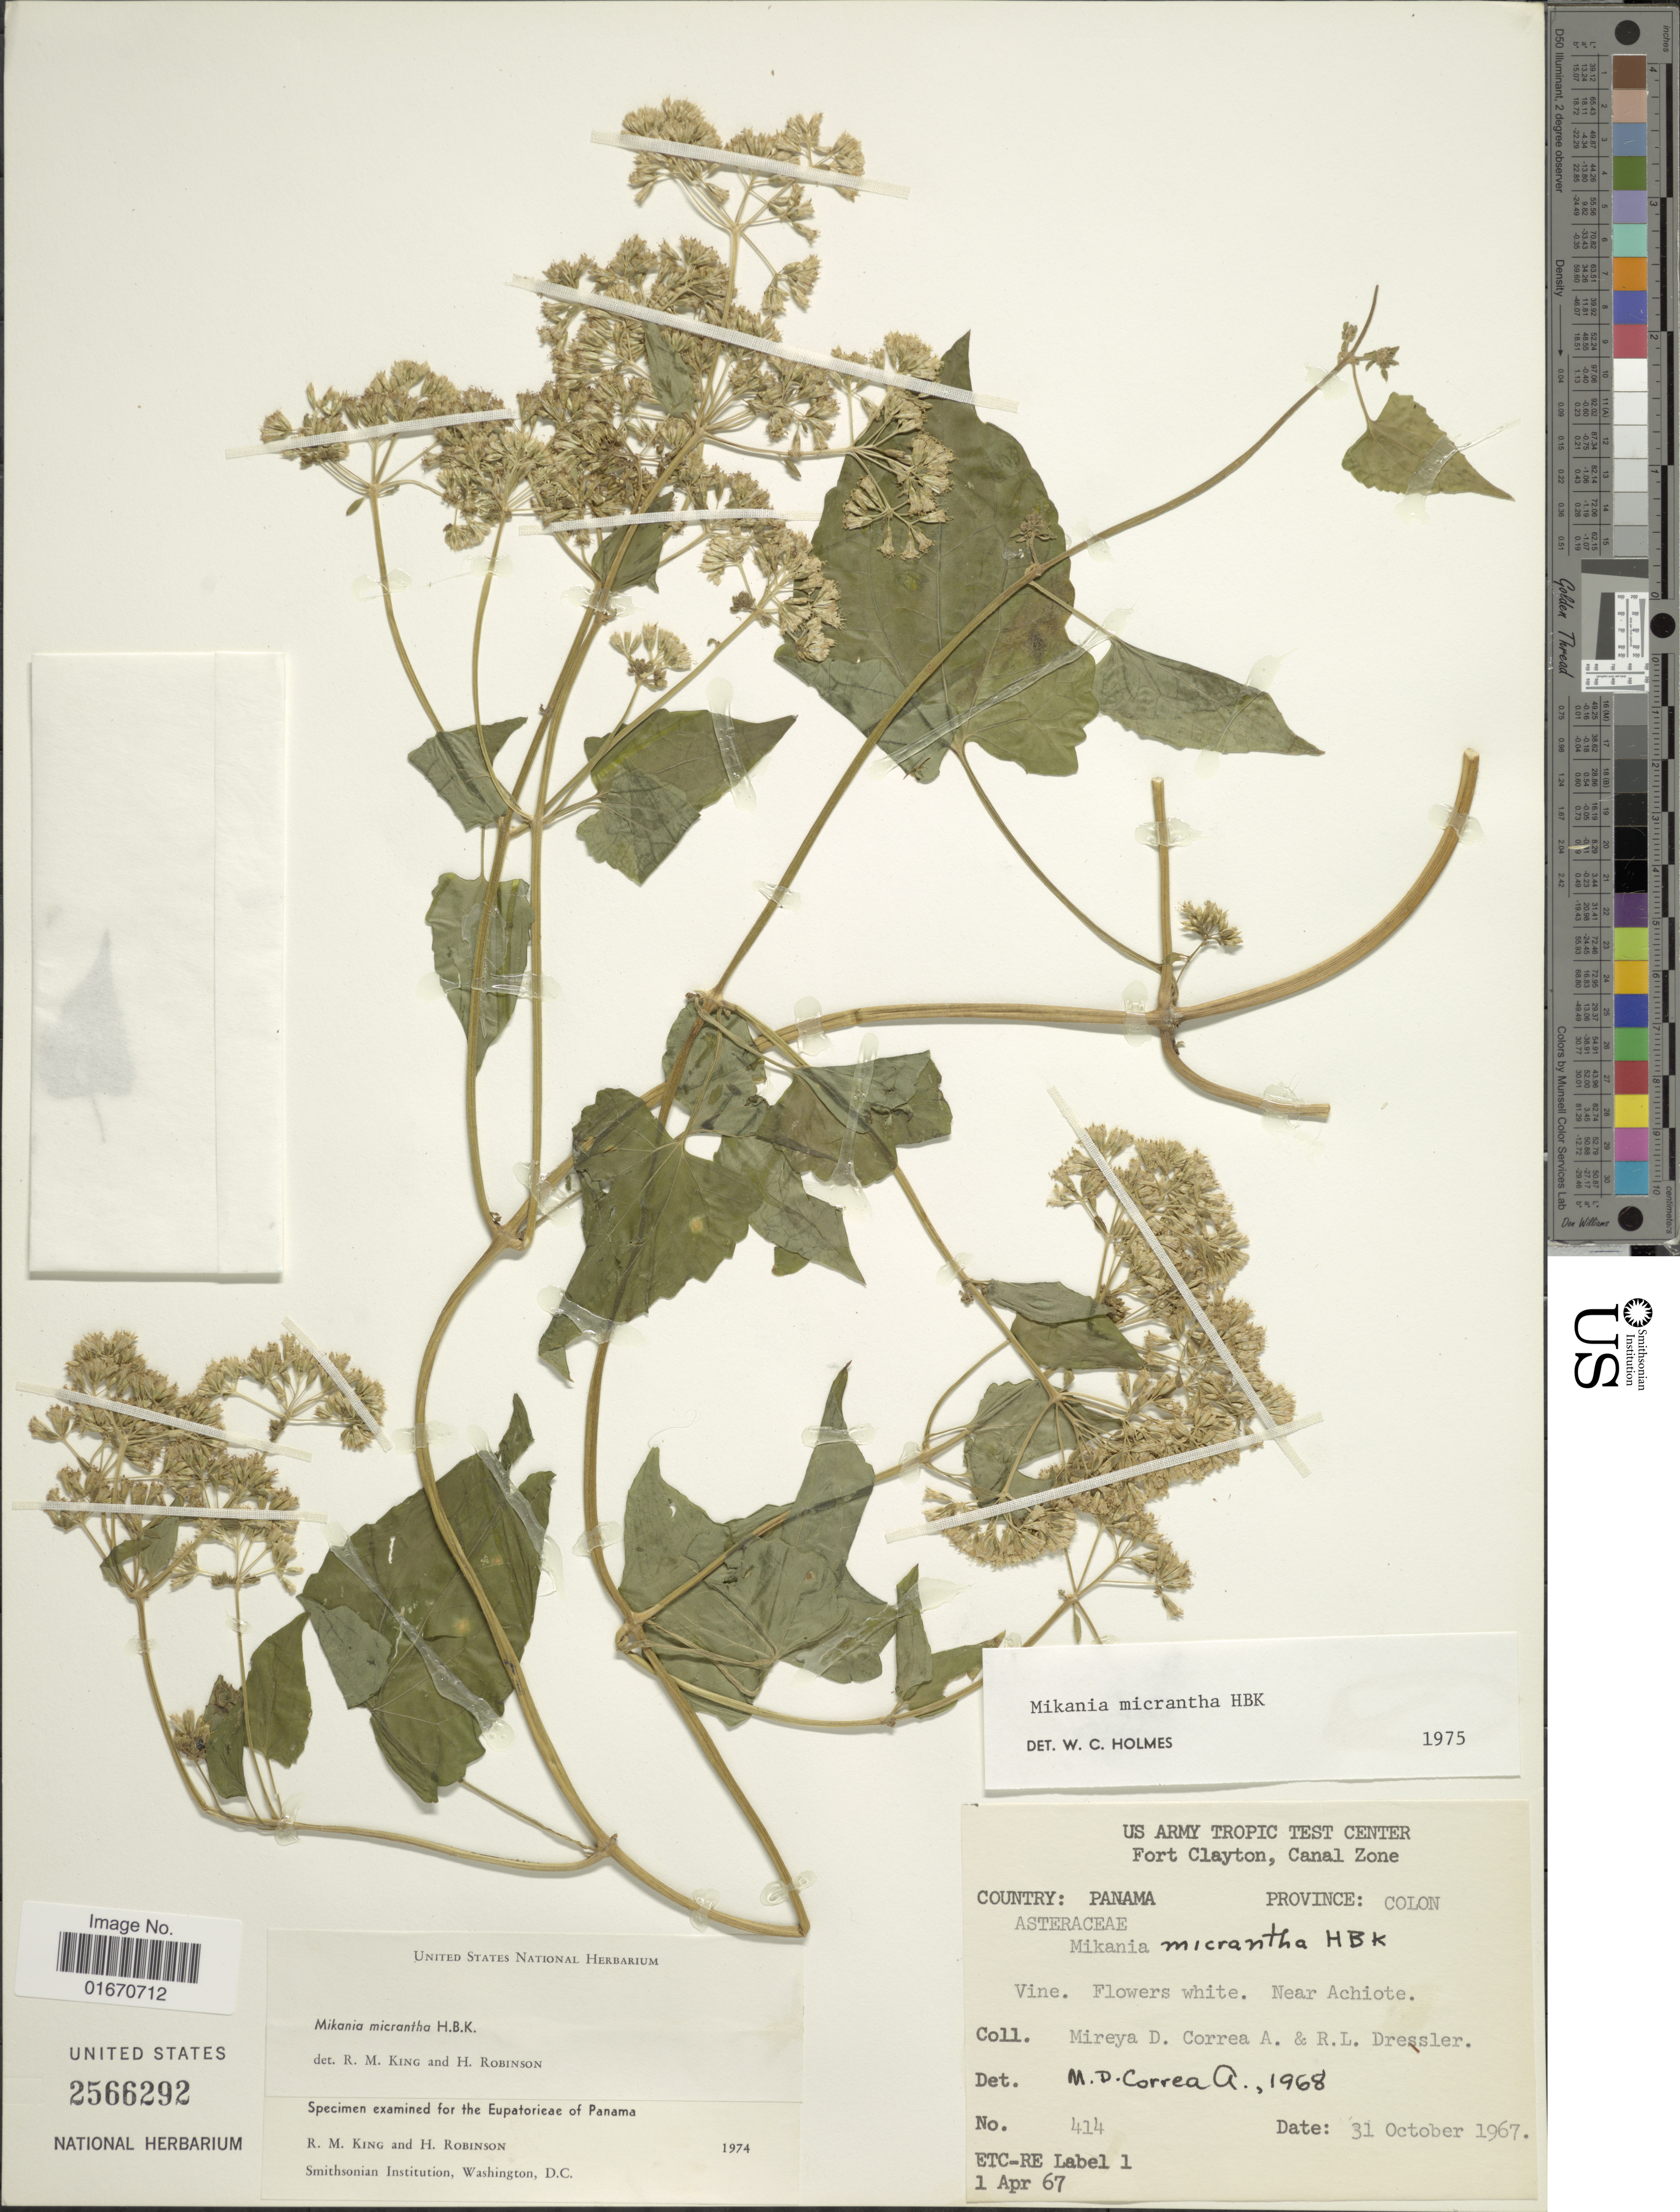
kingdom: Plantae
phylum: Tracheophyta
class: Magnoliopsida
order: Asterales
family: Asteraceae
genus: Mikania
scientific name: Mikania micrantha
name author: Kunth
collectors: M. D. Corrêa-A. & R. Dressler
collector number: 414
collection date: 1967-10-31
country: Panama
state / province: Colón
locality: Near Achiote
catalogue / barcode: US 2566292